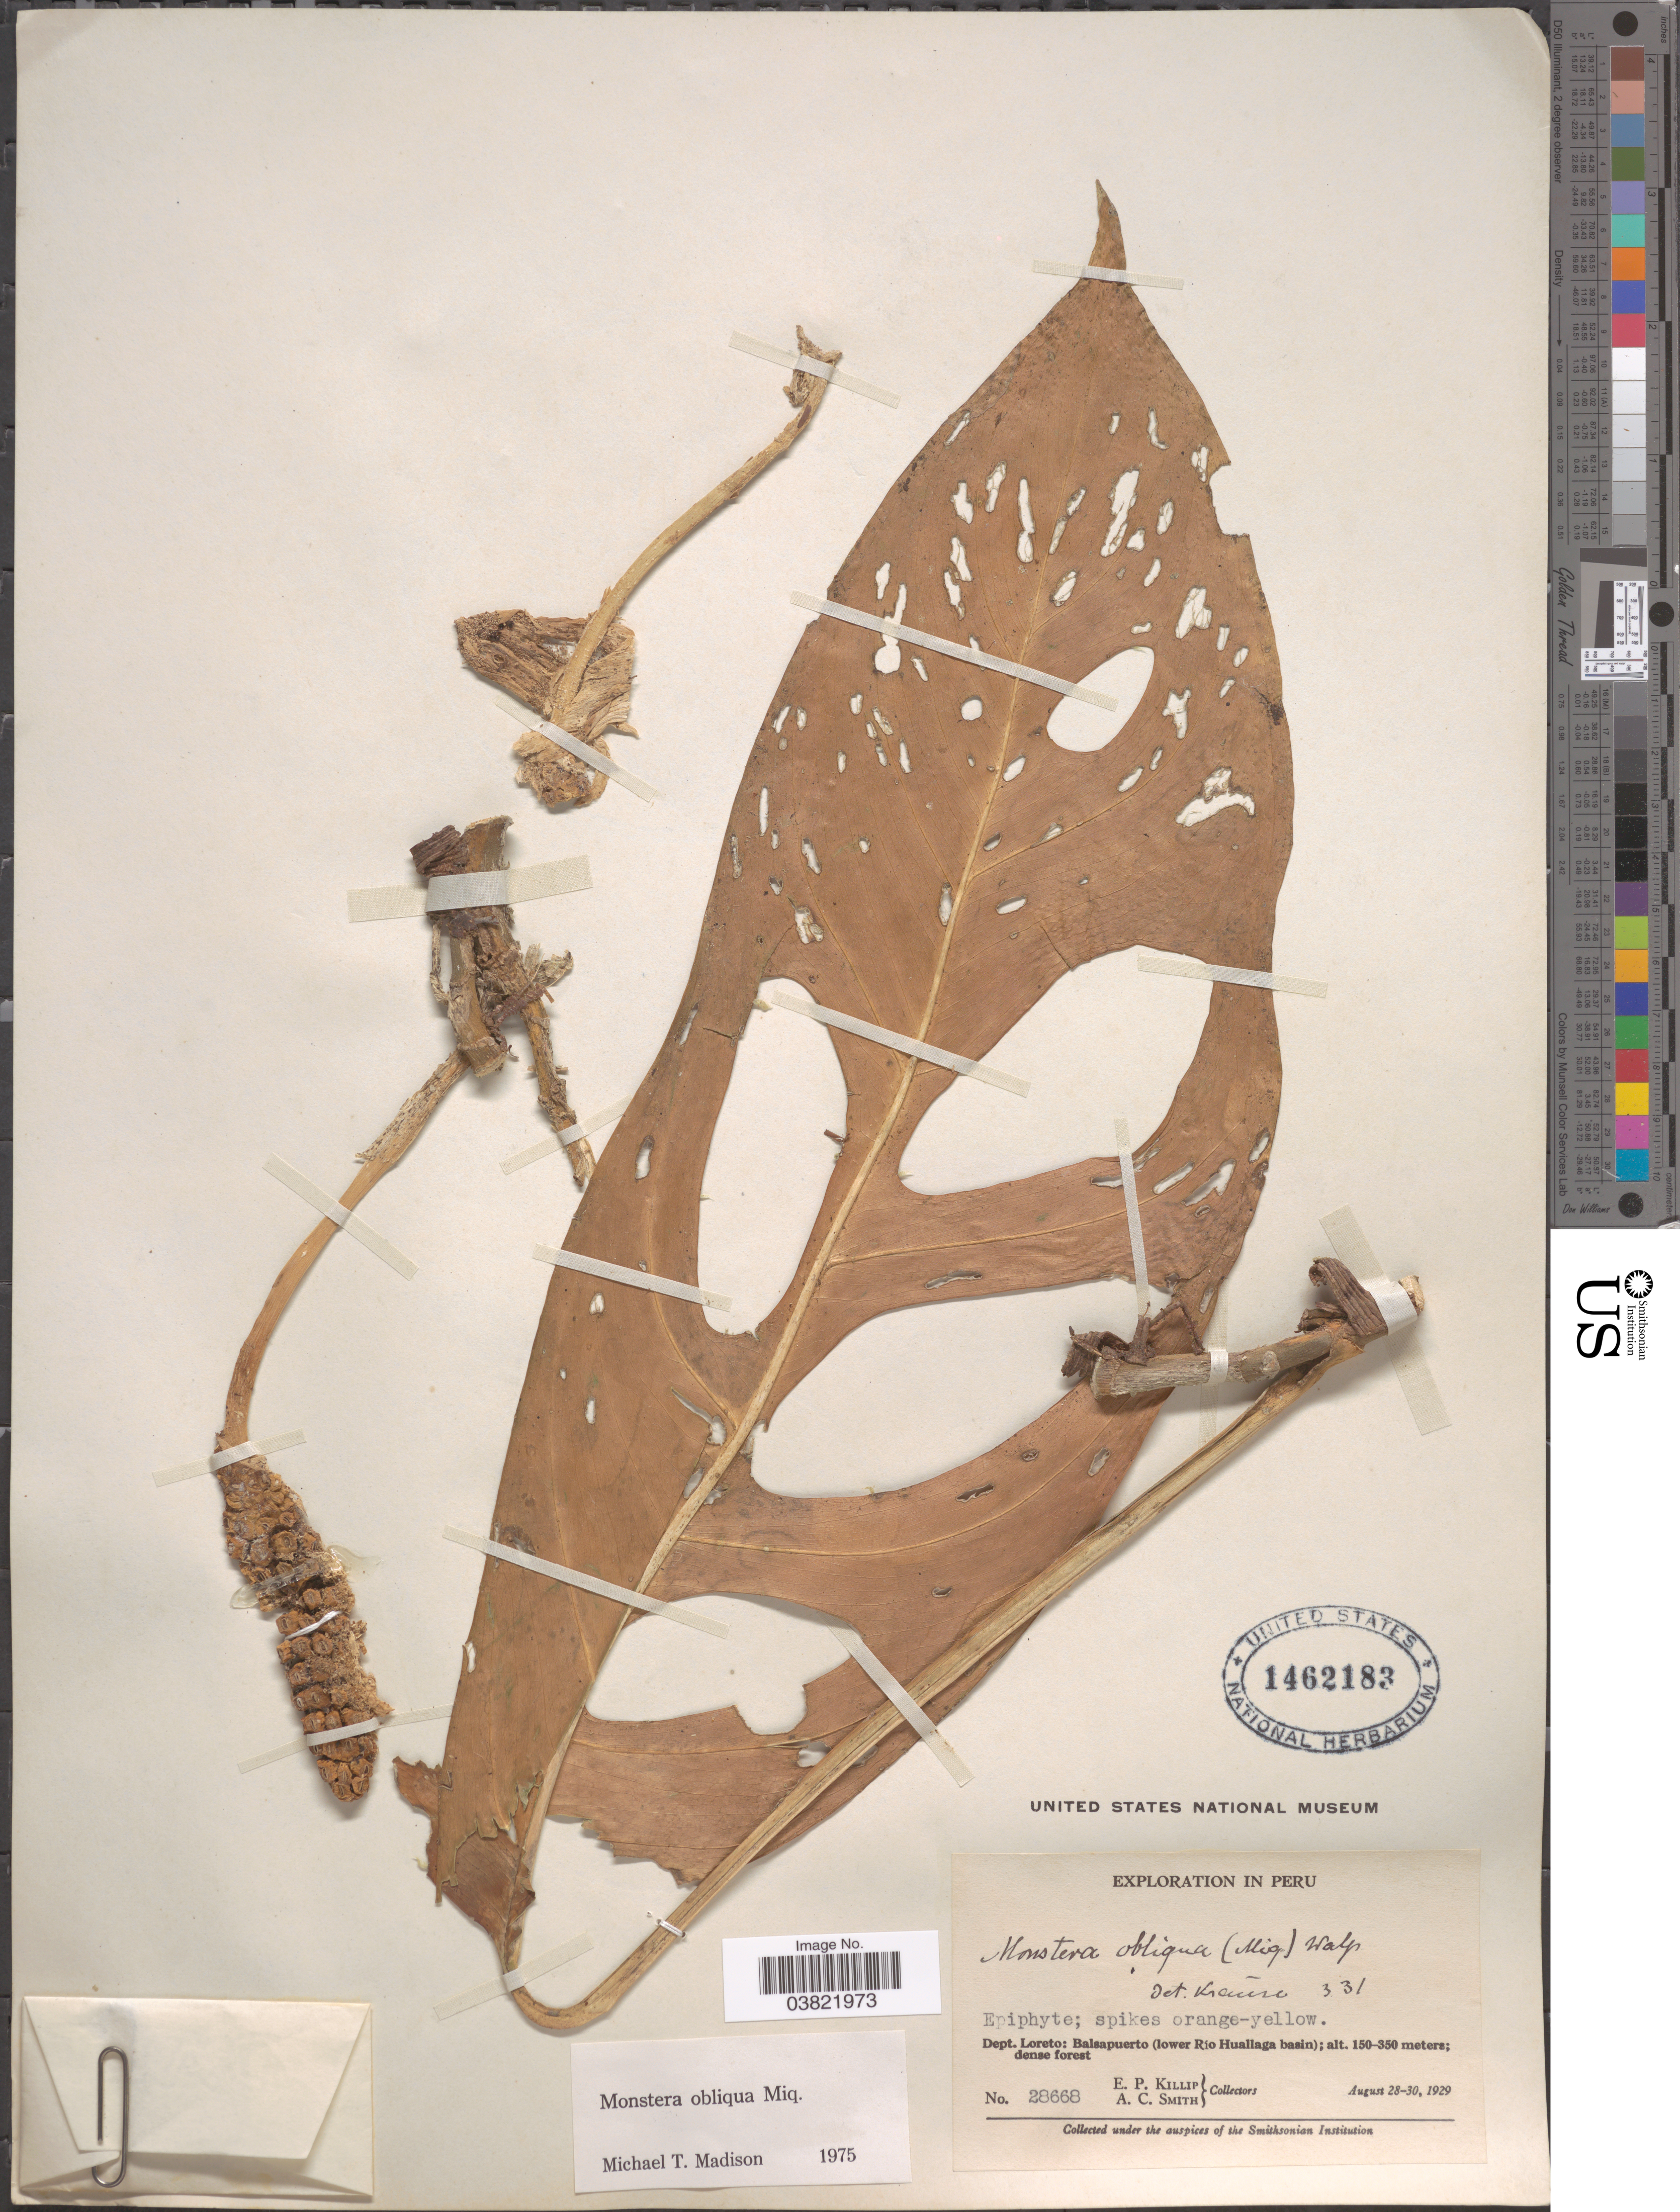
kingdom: Plantae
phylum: Tracheophyta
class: Liliopsida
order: Alismatales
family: Araceae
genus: Monstera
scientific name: Monstera obliqua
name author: Miq.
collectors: E. P. Killip & A. C. Smith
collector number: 28668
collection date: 1929-04-28/1929-08-30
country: Peru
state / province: Loreto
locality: Dept. Loreto: Balsapuerto (lower Río Huallaga basin).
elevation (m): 150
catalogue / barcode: US 1462183